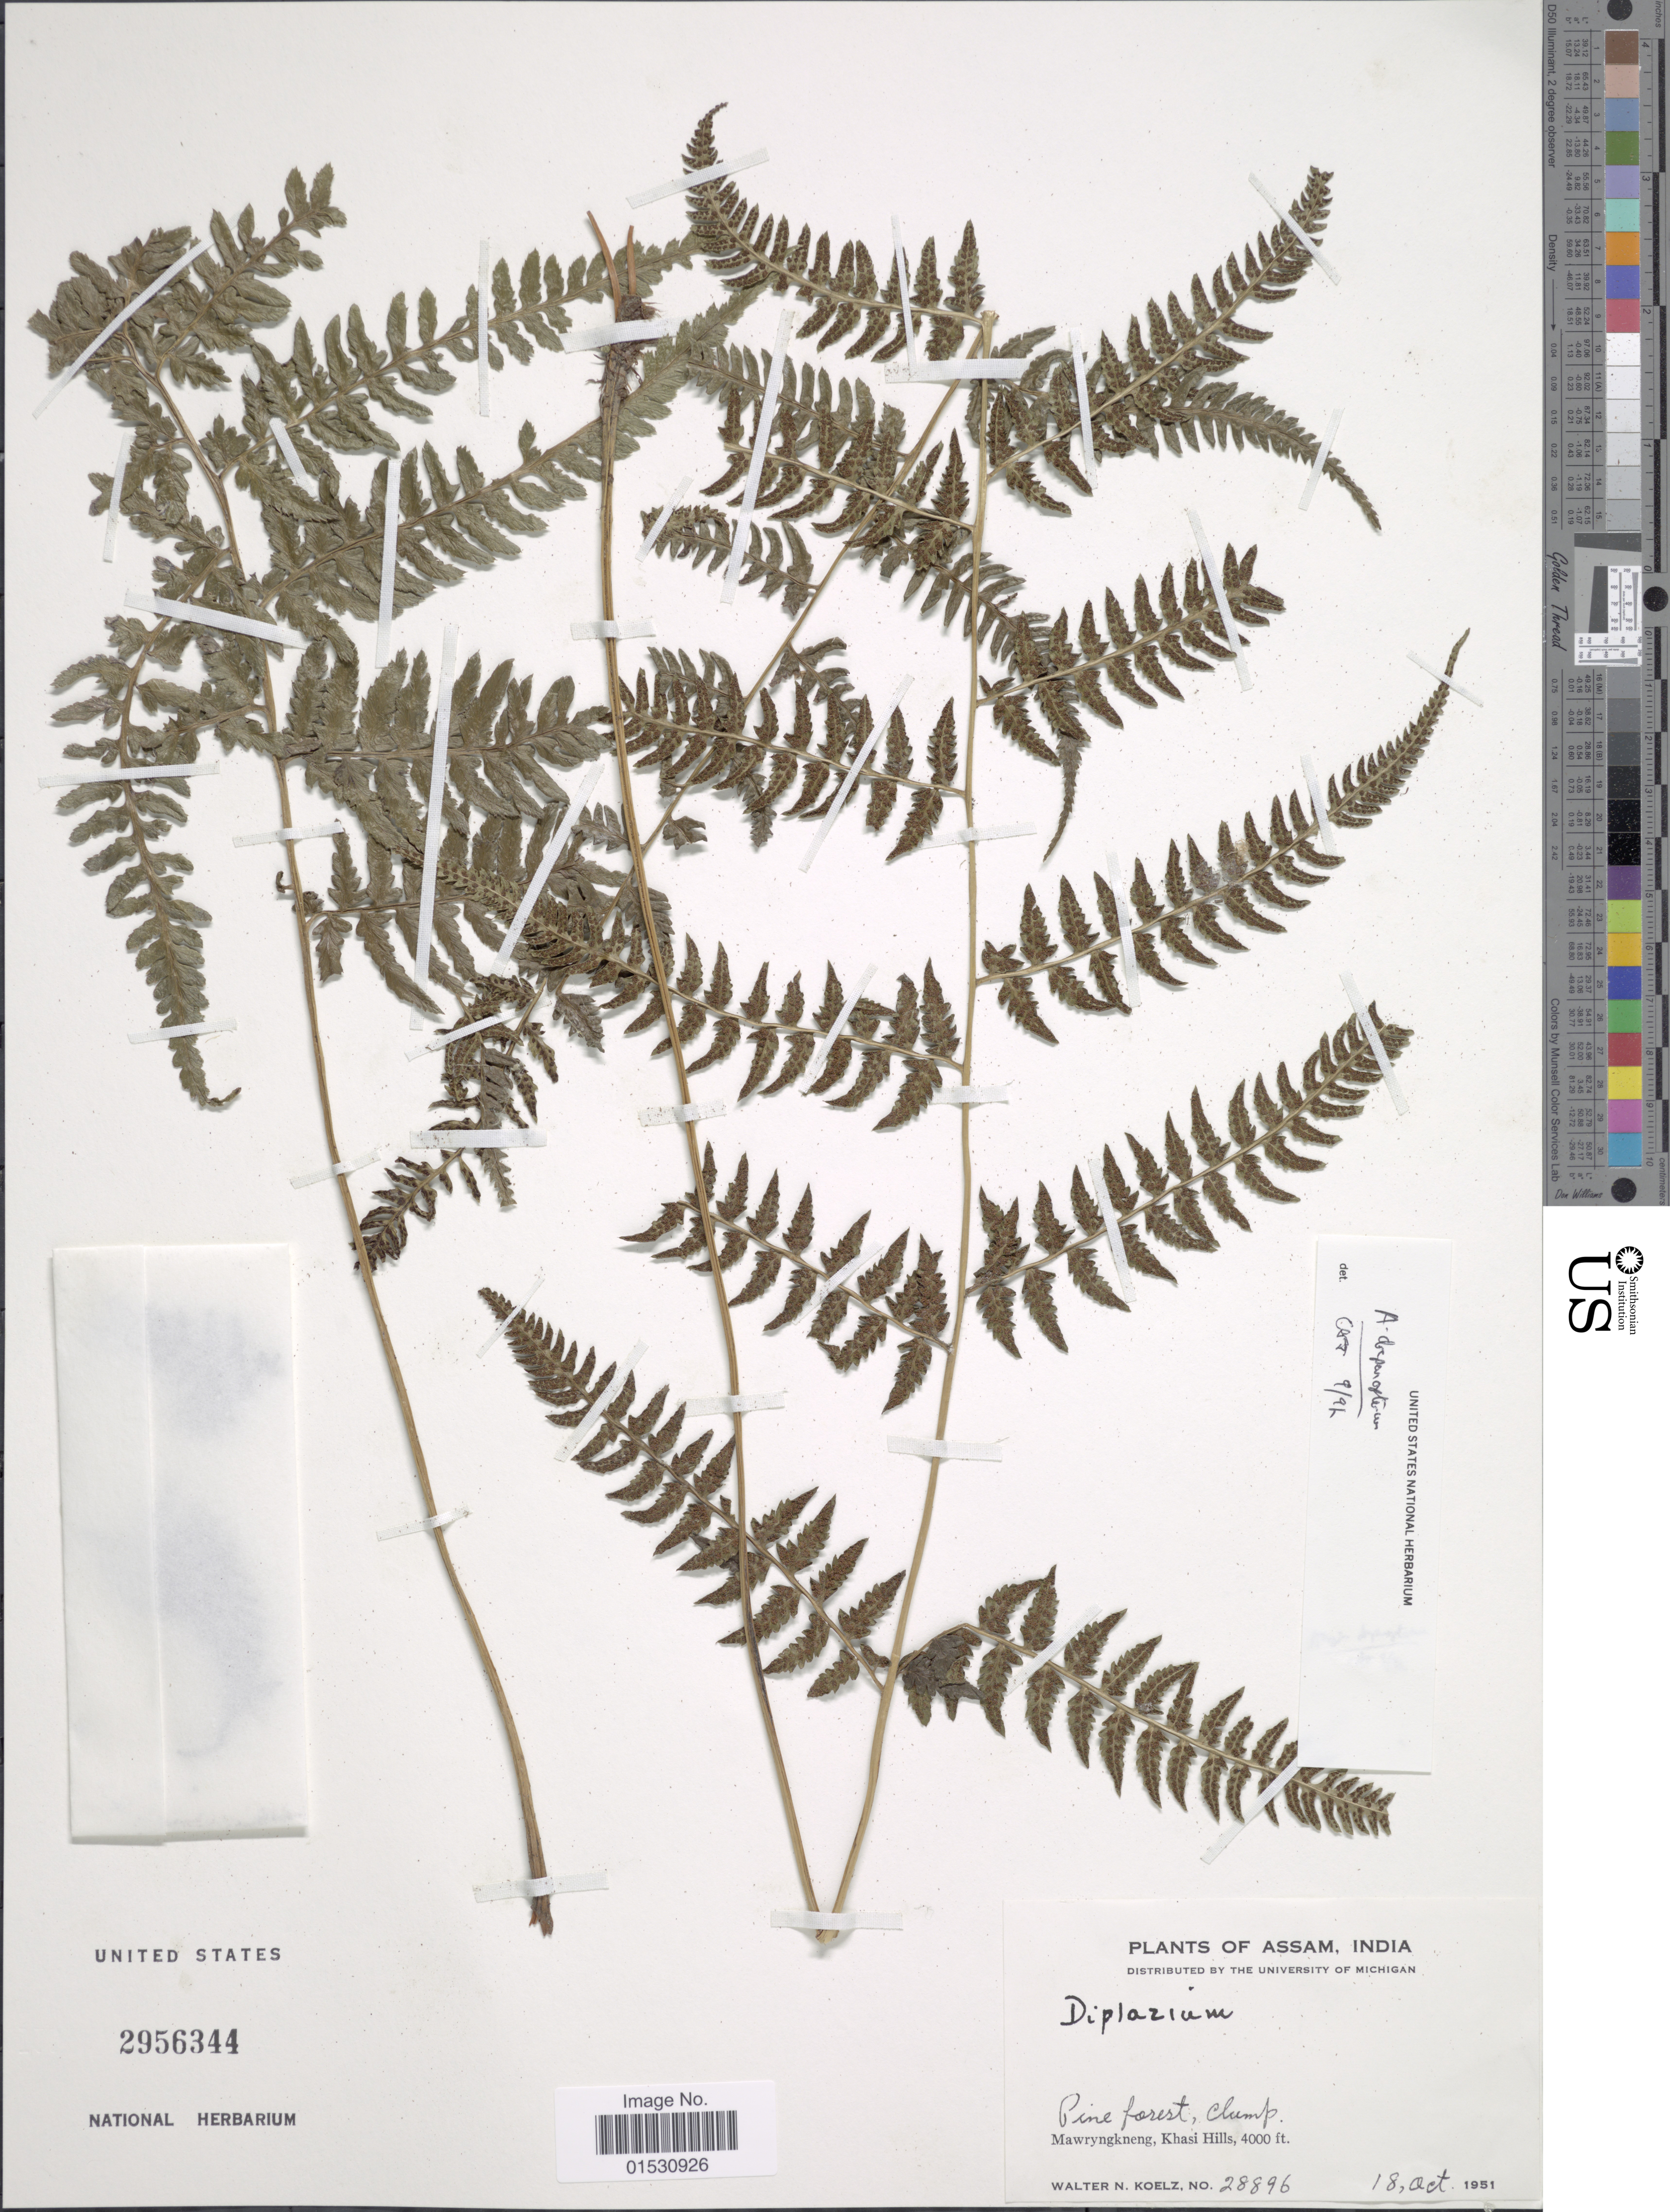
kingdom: Plantae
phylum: Tracheophyta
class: Polypodiopsida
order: Polypodiales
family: Athyriaceae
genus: Athyrium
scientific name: Athyrium nigripes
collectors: W. N. Koelz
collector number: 28896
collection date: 1951-10-18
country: India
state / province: Meghalaya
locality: Mawryngkneng, Khasi Hills.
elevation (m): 1219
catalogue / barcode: US 2956344